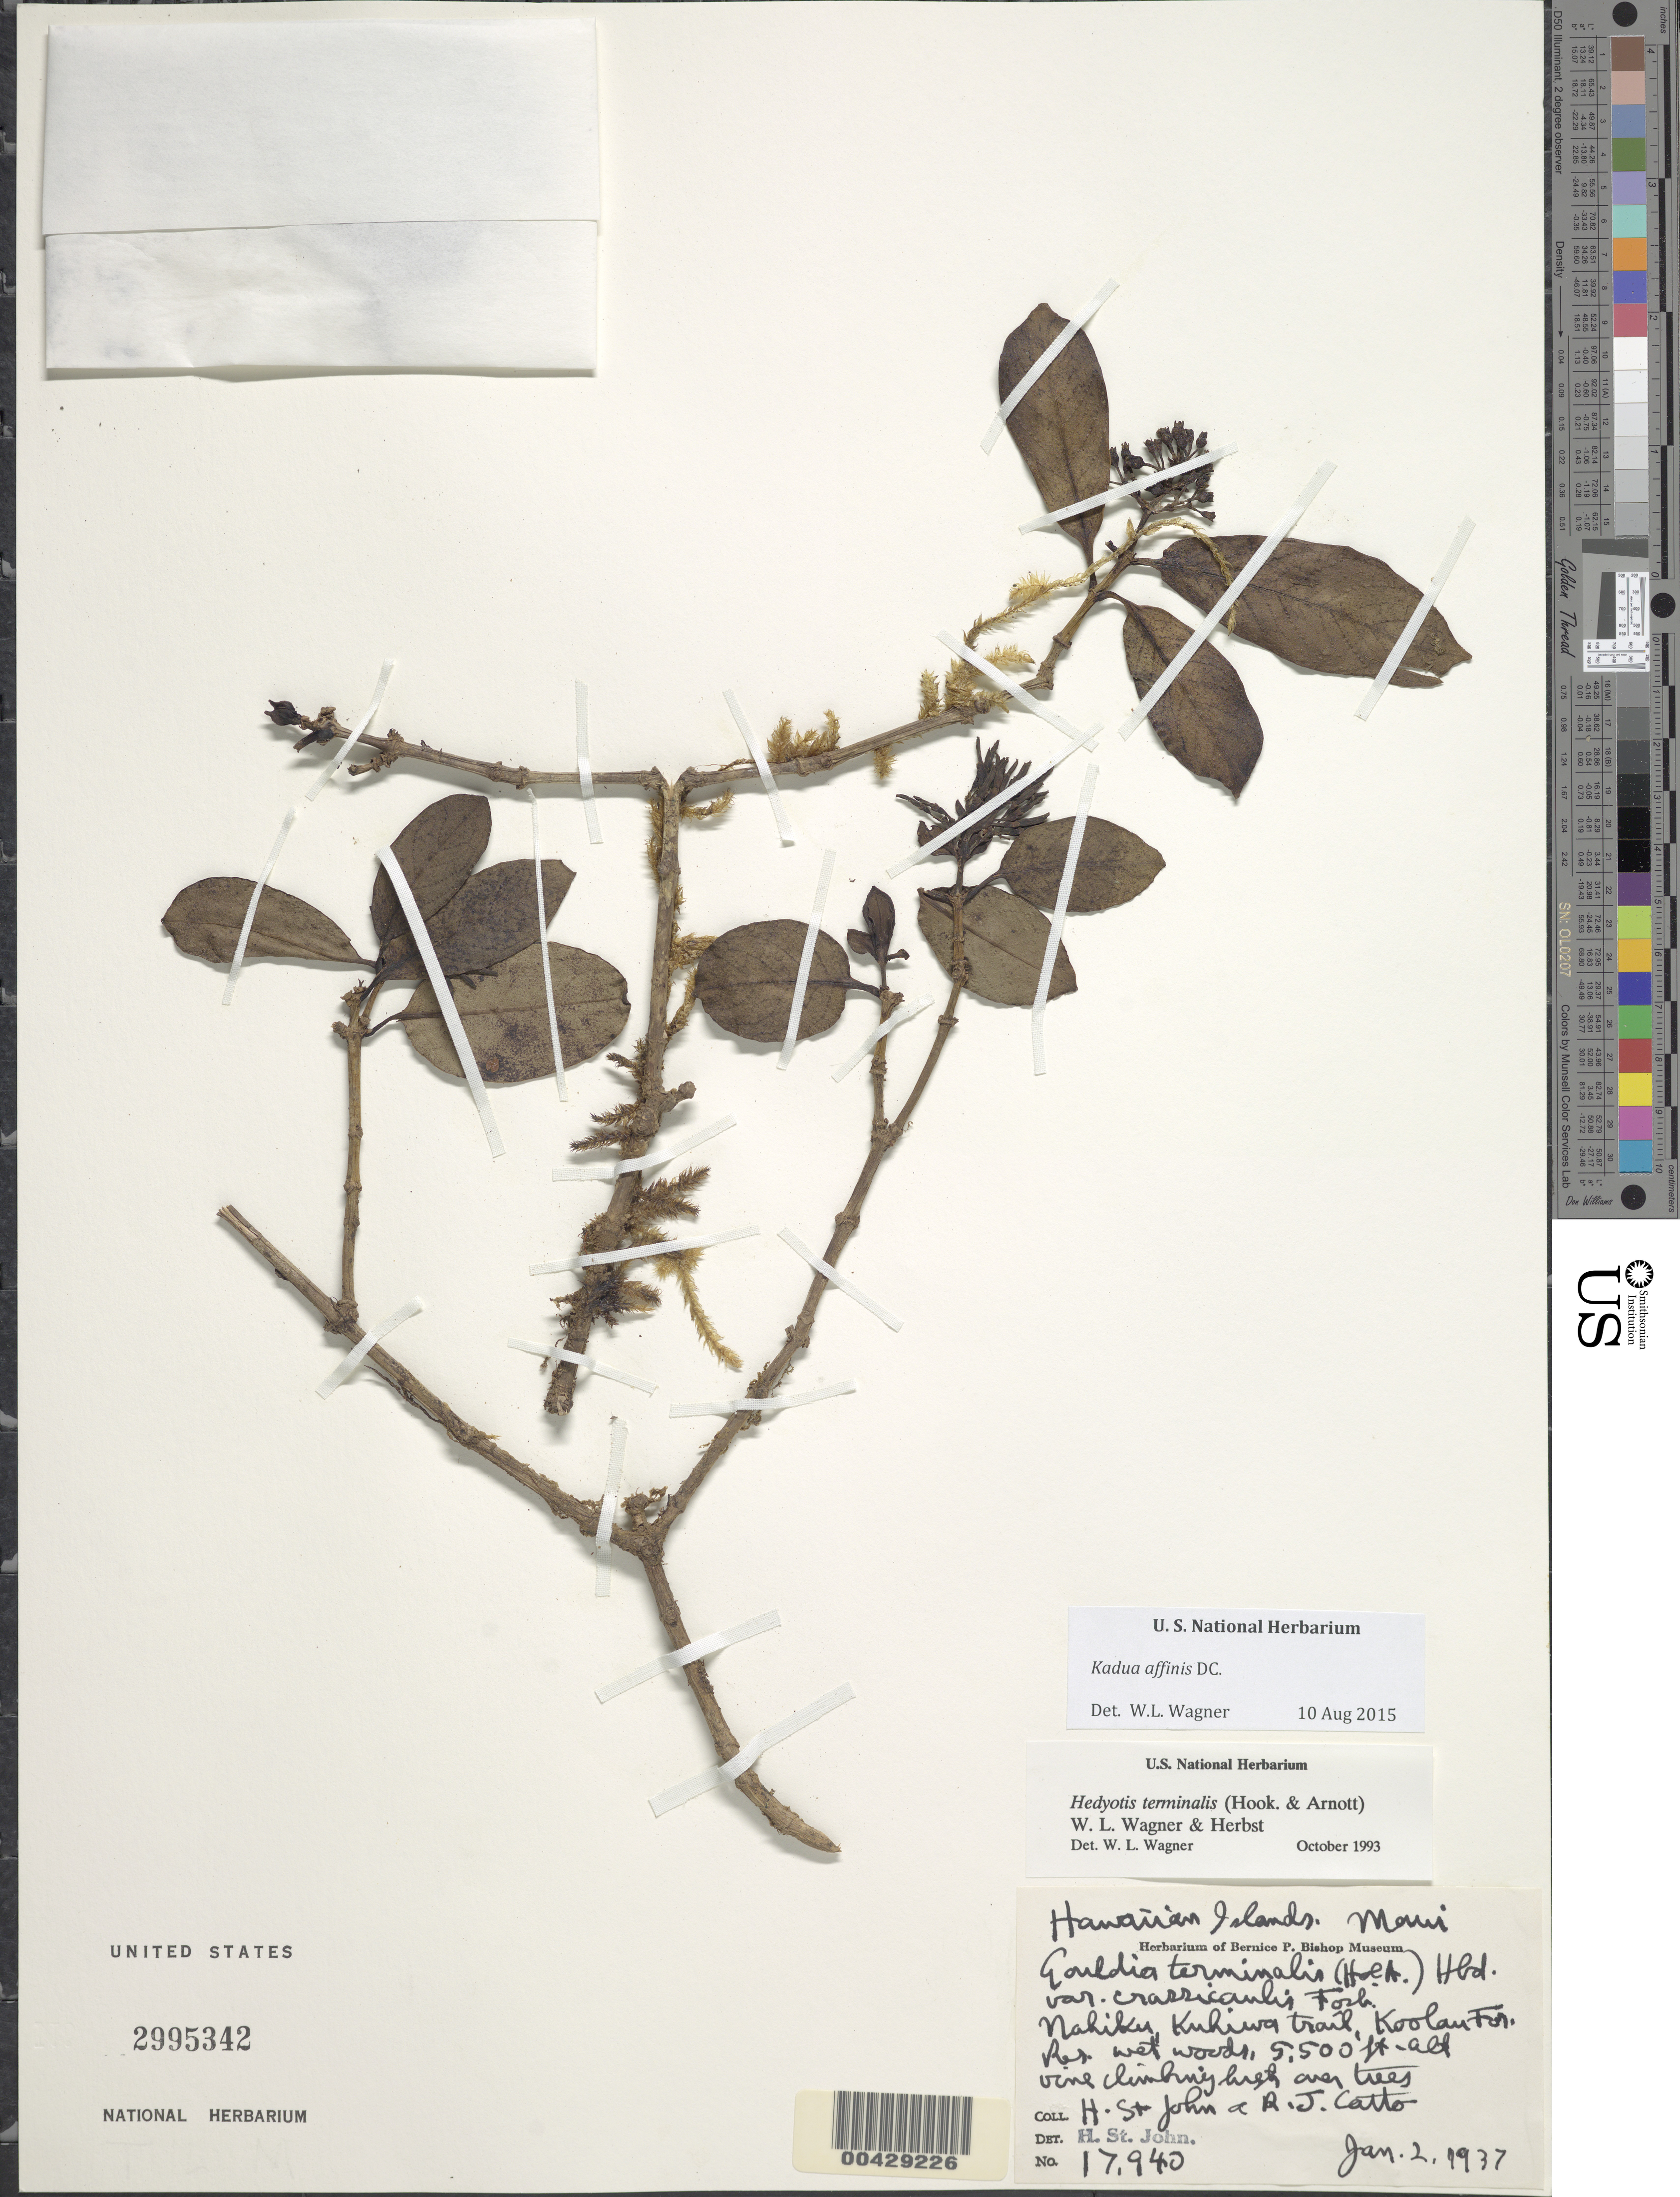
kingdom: Plantae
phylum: Tracheophyta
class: Magnoliopsida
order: Gentianales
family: Rubiaceae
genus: Kadua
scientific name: Kadua affinis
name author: DC.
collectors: H. St. John & R. Catto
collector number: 17940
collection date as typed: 2 Jan 1937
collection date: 1937-01-02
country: United States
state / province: Hawaii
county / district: Maui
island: Maui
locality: Nahiku Kuhiwa trail, Koolau Forest Reserve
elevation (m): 1676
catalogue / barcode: US 2995342